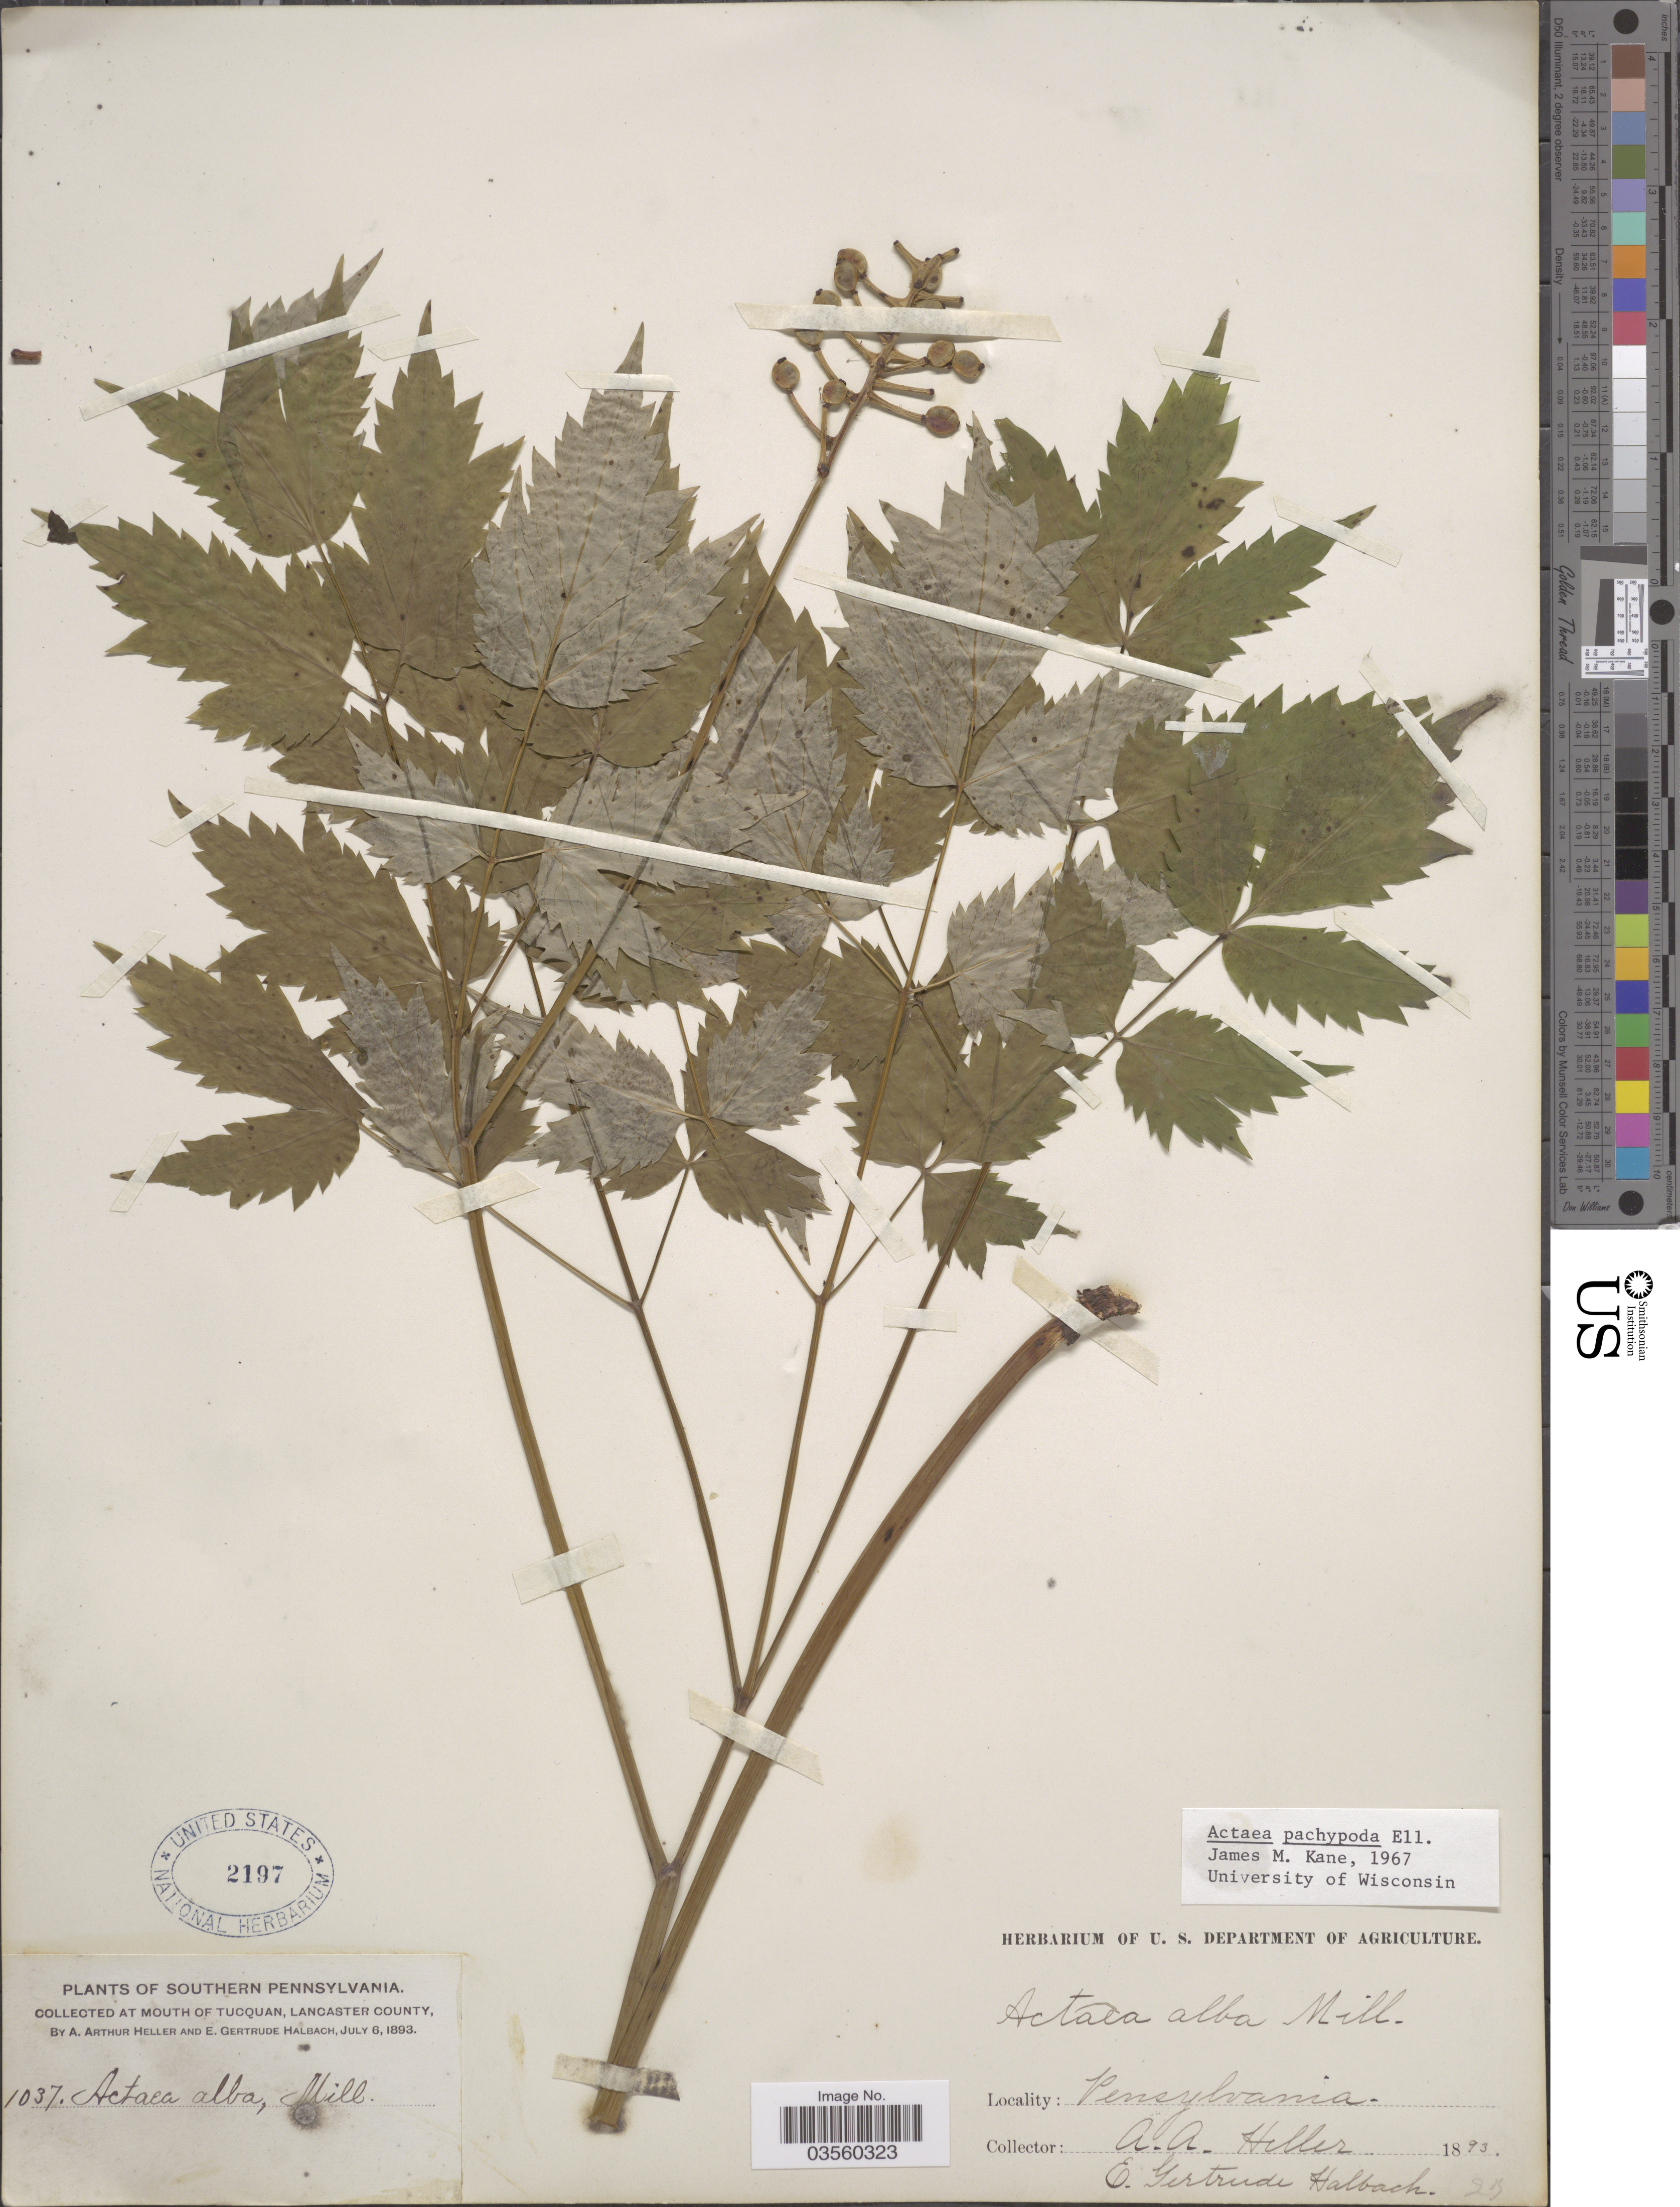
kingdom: Plantae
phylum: Tracheophyta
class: Magnoliopsida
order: Ranunculales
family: Ranunculaceae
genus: Actaea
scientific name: Actaea pachypoda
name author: Elliott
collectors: A. A. Heller & G. Hallbach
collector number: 1037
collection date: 1893-07-06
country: United States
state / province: Pennsylvania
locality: Southern Pennsylvania. At mouth of Tucquan, Lancaster County.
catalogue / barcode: US 2197